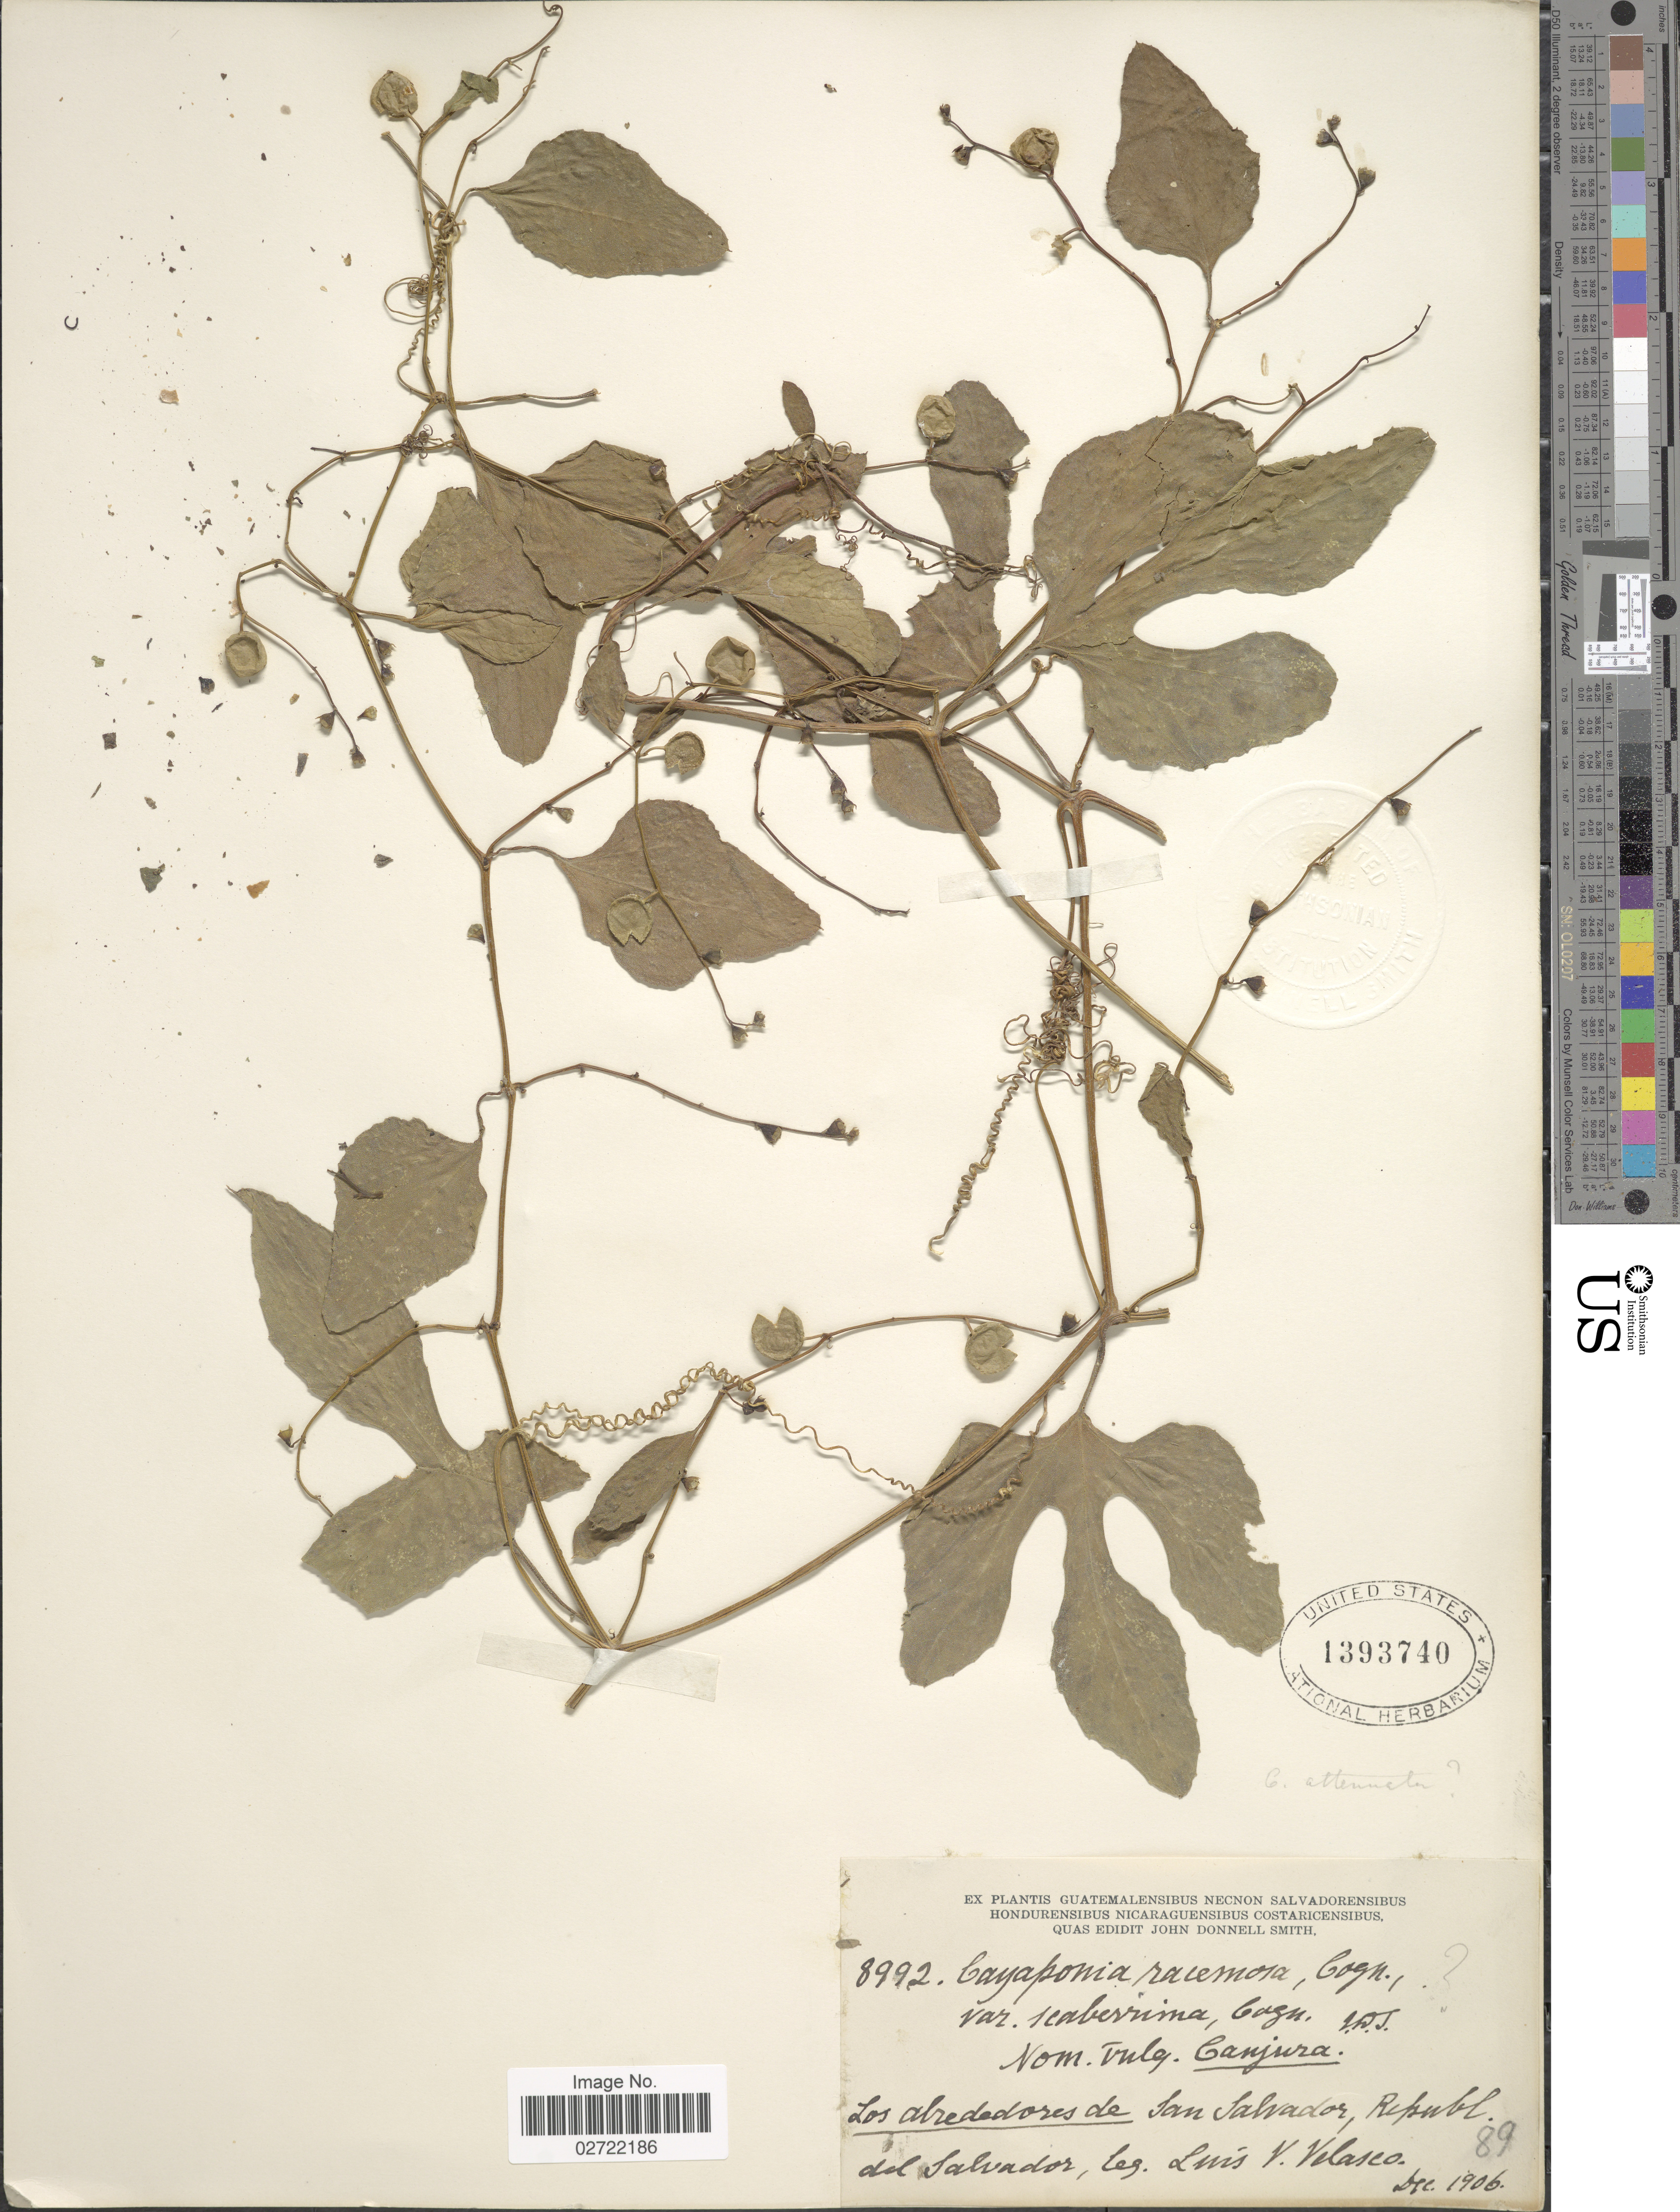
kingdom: Plantae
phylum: Tracheophyta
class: Magnoliopsida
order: Cucurbitales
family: Cucurbitaceae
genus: Cayaponia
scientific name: Cayaponia racemosa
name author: (Mill.) Cogn.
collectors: L. Velasco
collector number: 8992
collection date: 1906-12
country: El Salvador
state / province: San Salvador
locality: Los alrededores de San Salvador, Republ. del Salvador.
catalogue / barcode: US 1393740